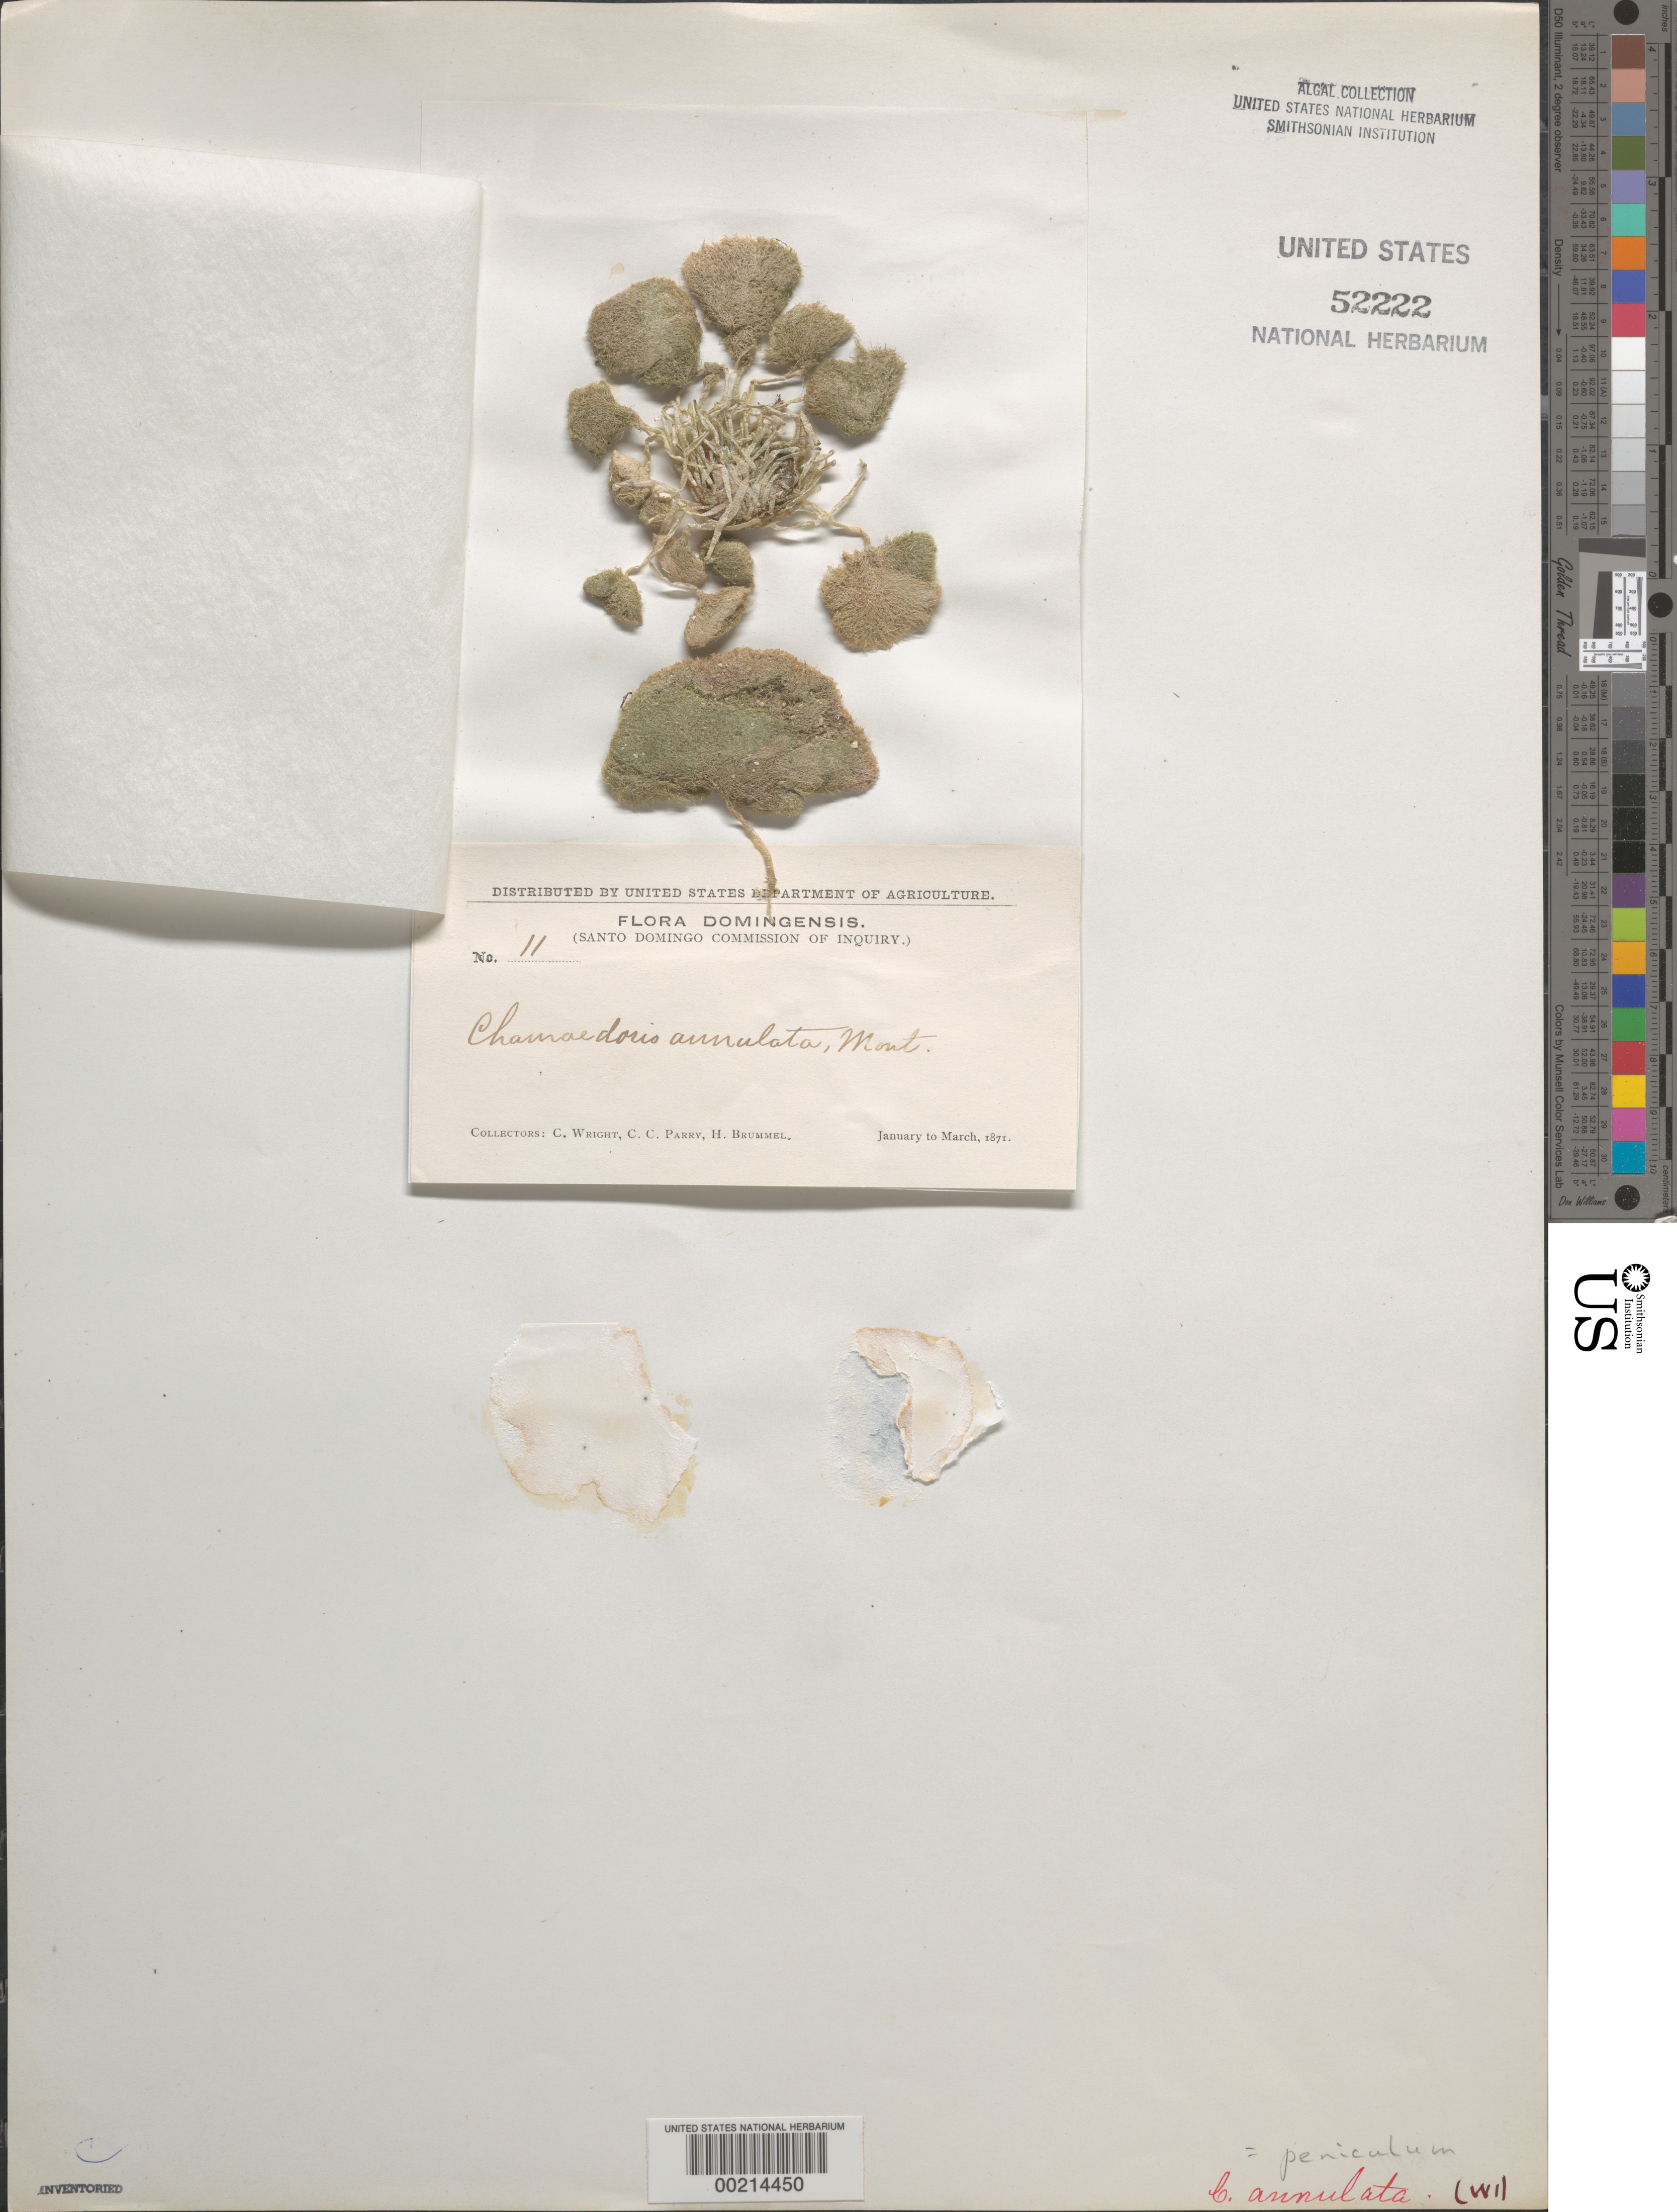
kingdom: Plantae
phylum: Chlorophyta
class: Ulvophyceae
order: Siphonocladales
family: Siphonocladaceae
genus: Chamaedoris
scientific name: Chamaedoris peniculum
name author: (J. Ellis & Sol.) Kuntze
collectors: C. Wright, C. C. Parry & H. Brummel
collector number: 11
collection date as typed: Jan 1871 to -- Mar 1871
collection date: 1871-01/1871-03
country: Dominican Republic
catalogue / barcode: US 52222